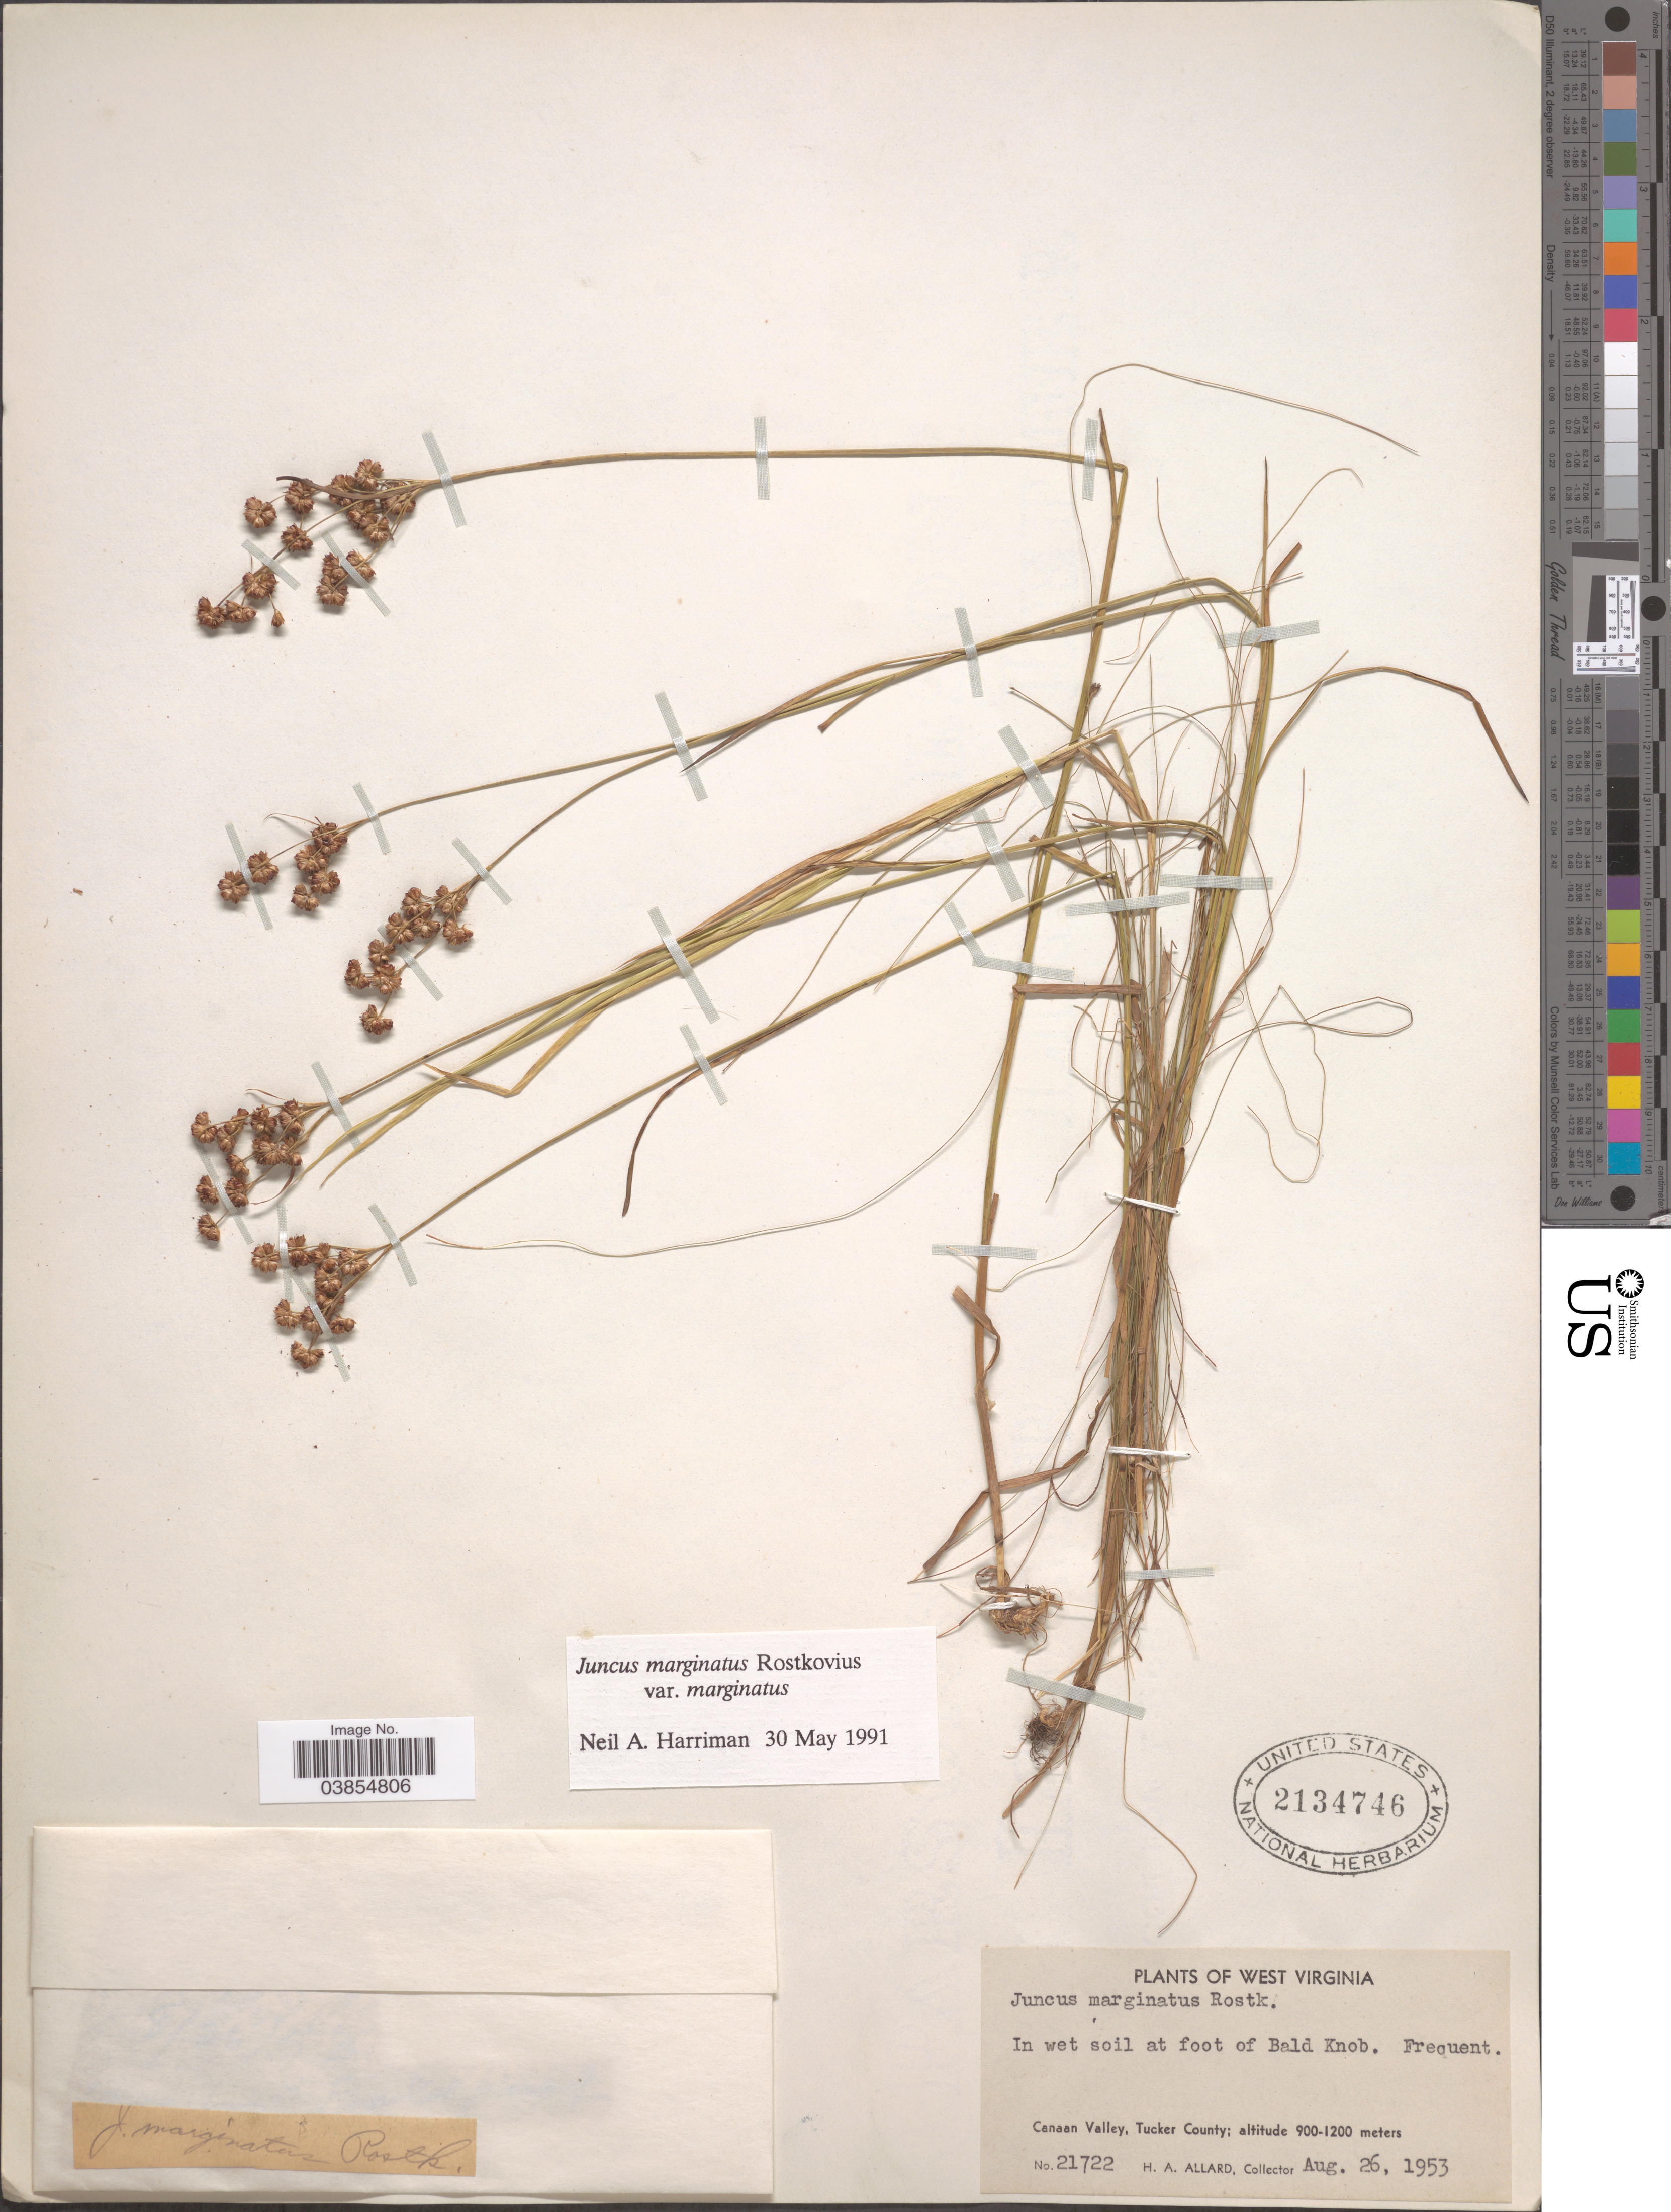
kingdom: Plantae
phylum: Tracheophyta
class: Liliopsida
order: Poales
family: Juncaceae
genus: Juncus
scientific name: Juncus marginatus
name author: Rostk.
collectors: H. A. Allard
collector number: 21722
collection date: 1953-08-26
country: United States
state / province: West Virginia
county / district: Tucker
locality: At foot of Bald Knob. Canaan Valley, Tucker County.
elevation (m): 900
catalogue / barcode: US 2134746